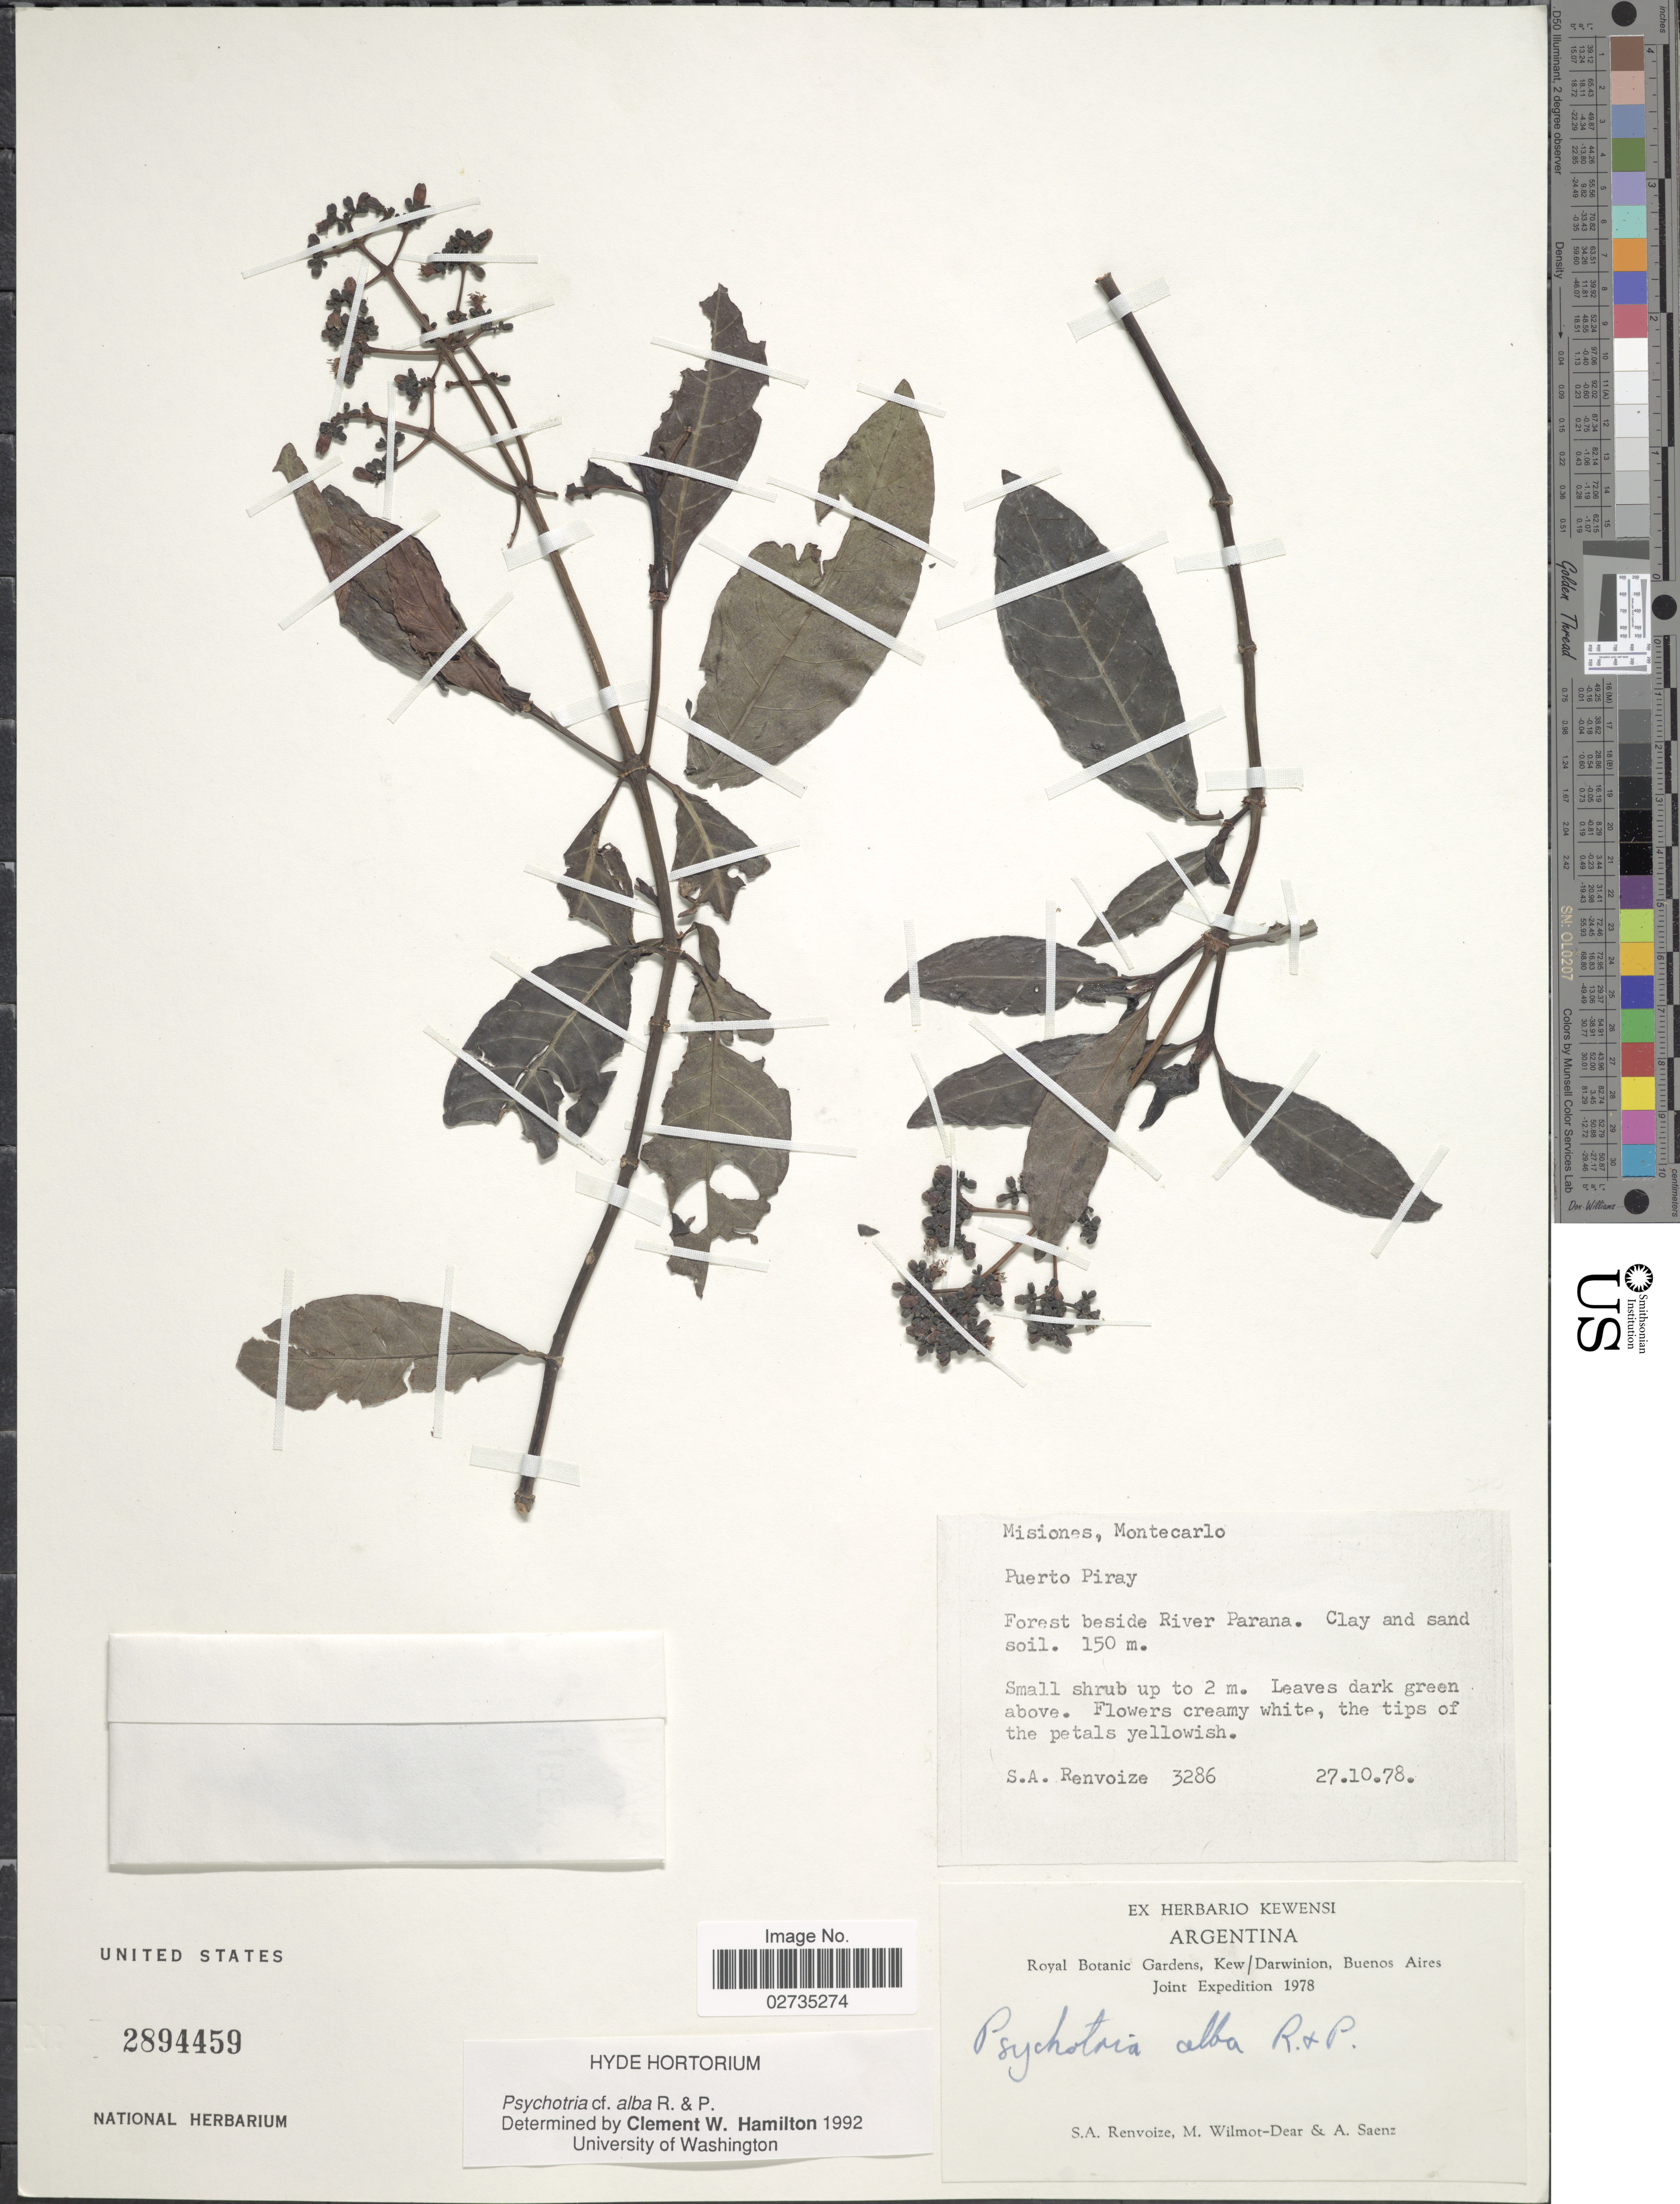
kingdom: Plantae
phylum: Tracheophyta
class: Magnoliopsida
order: Gentianales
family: Rubiaceae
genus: Psychotria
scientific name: Psychotria alba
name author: Ruiz & Pav.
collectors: S. A. Renvoize, M. Wilmot-Dear & A. Saenz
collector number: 3286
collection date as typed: Transcribed d/m/y: 27/10/78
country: Argentina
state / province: Misiones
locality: Misiones, Montecarlo, Puerto Piray, Forest beside River Parana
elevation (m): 150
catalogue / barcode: US 2894459